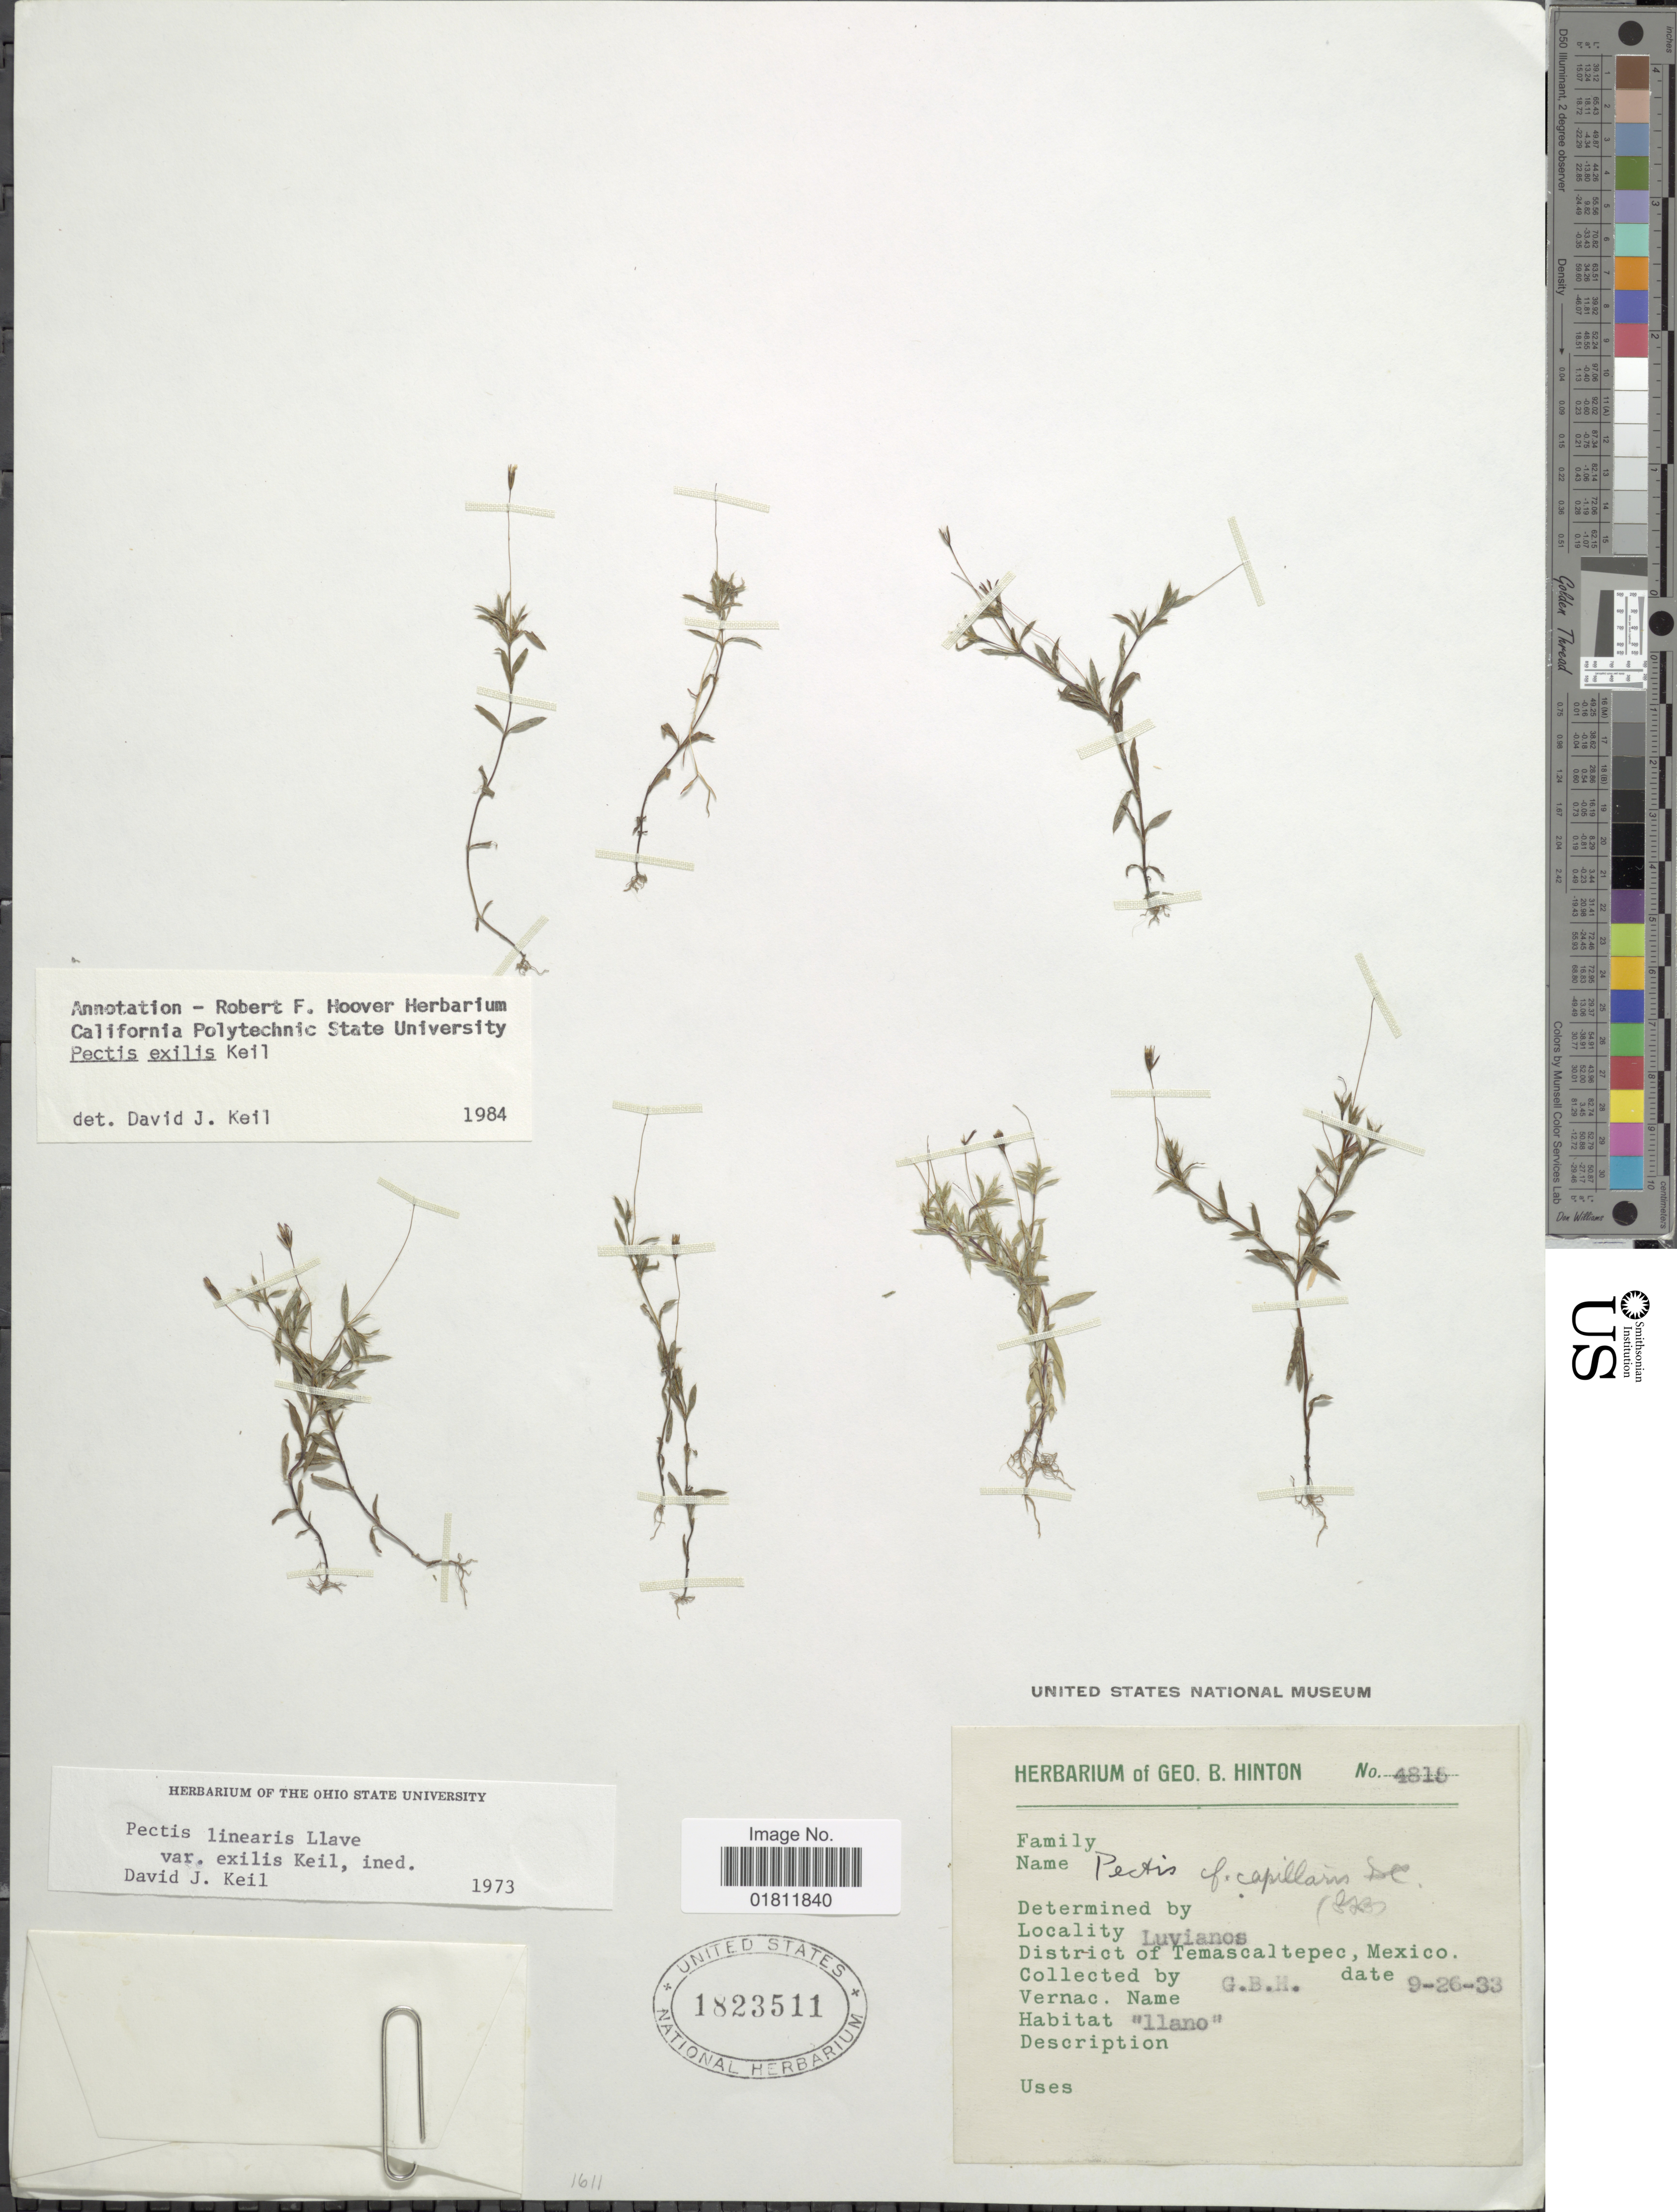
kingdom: Plantae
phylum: Tracheophyta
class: Magnoliopsida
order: Asterales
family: Asteraceae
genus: Pectis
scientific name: Pectis linearis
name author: La Llave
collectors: G. B. Hinton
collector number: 4815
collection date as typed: Transcribed d/m/y: 26/9/33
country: Mexico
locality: Luvianos, Temascaltepec, Mexico.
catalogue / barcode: US 1823511